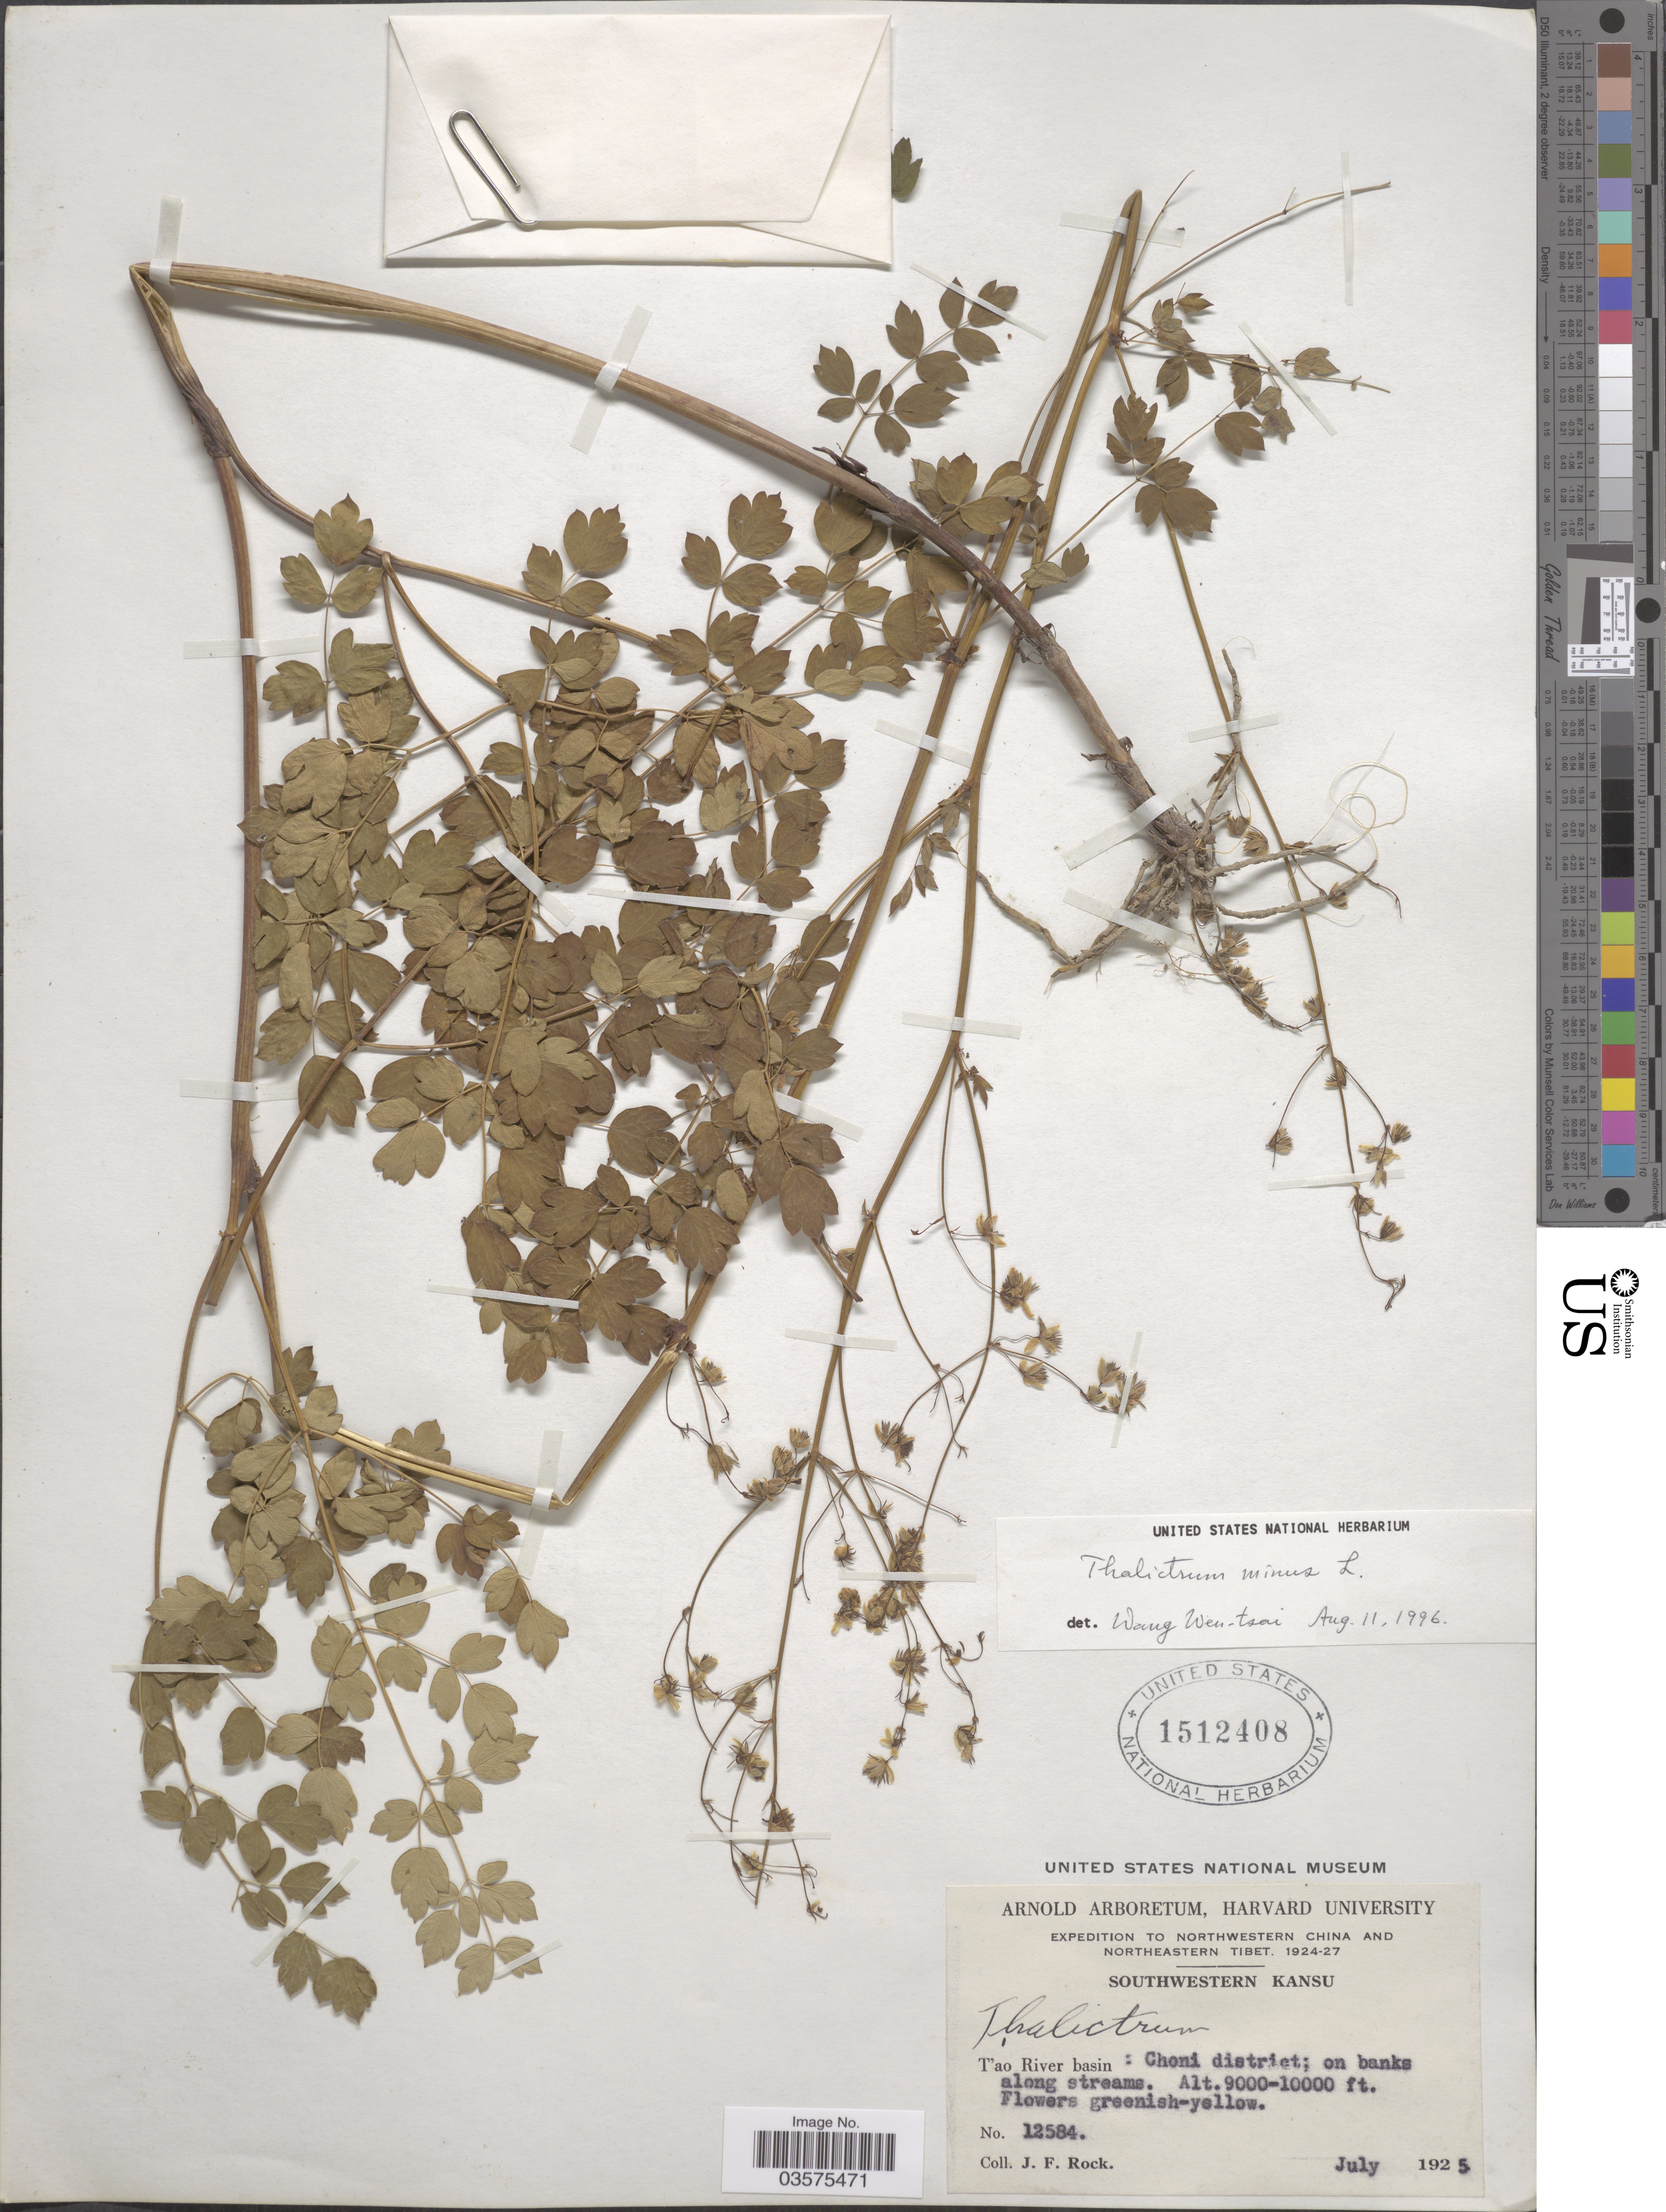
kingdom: Plantae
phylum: Tracheophyta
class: Magnoliopsida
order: Ranunculales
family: Ranunculaceae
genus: Thalictrum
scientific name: Thalictrum minus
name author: L.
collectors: J. Rock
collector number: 12584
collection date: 1925-07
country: China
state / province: Gansu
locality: Northwestern China. Southwestern Kansu. T'ao River basin: Choni district.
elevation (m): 2743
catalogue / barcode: US 1512408